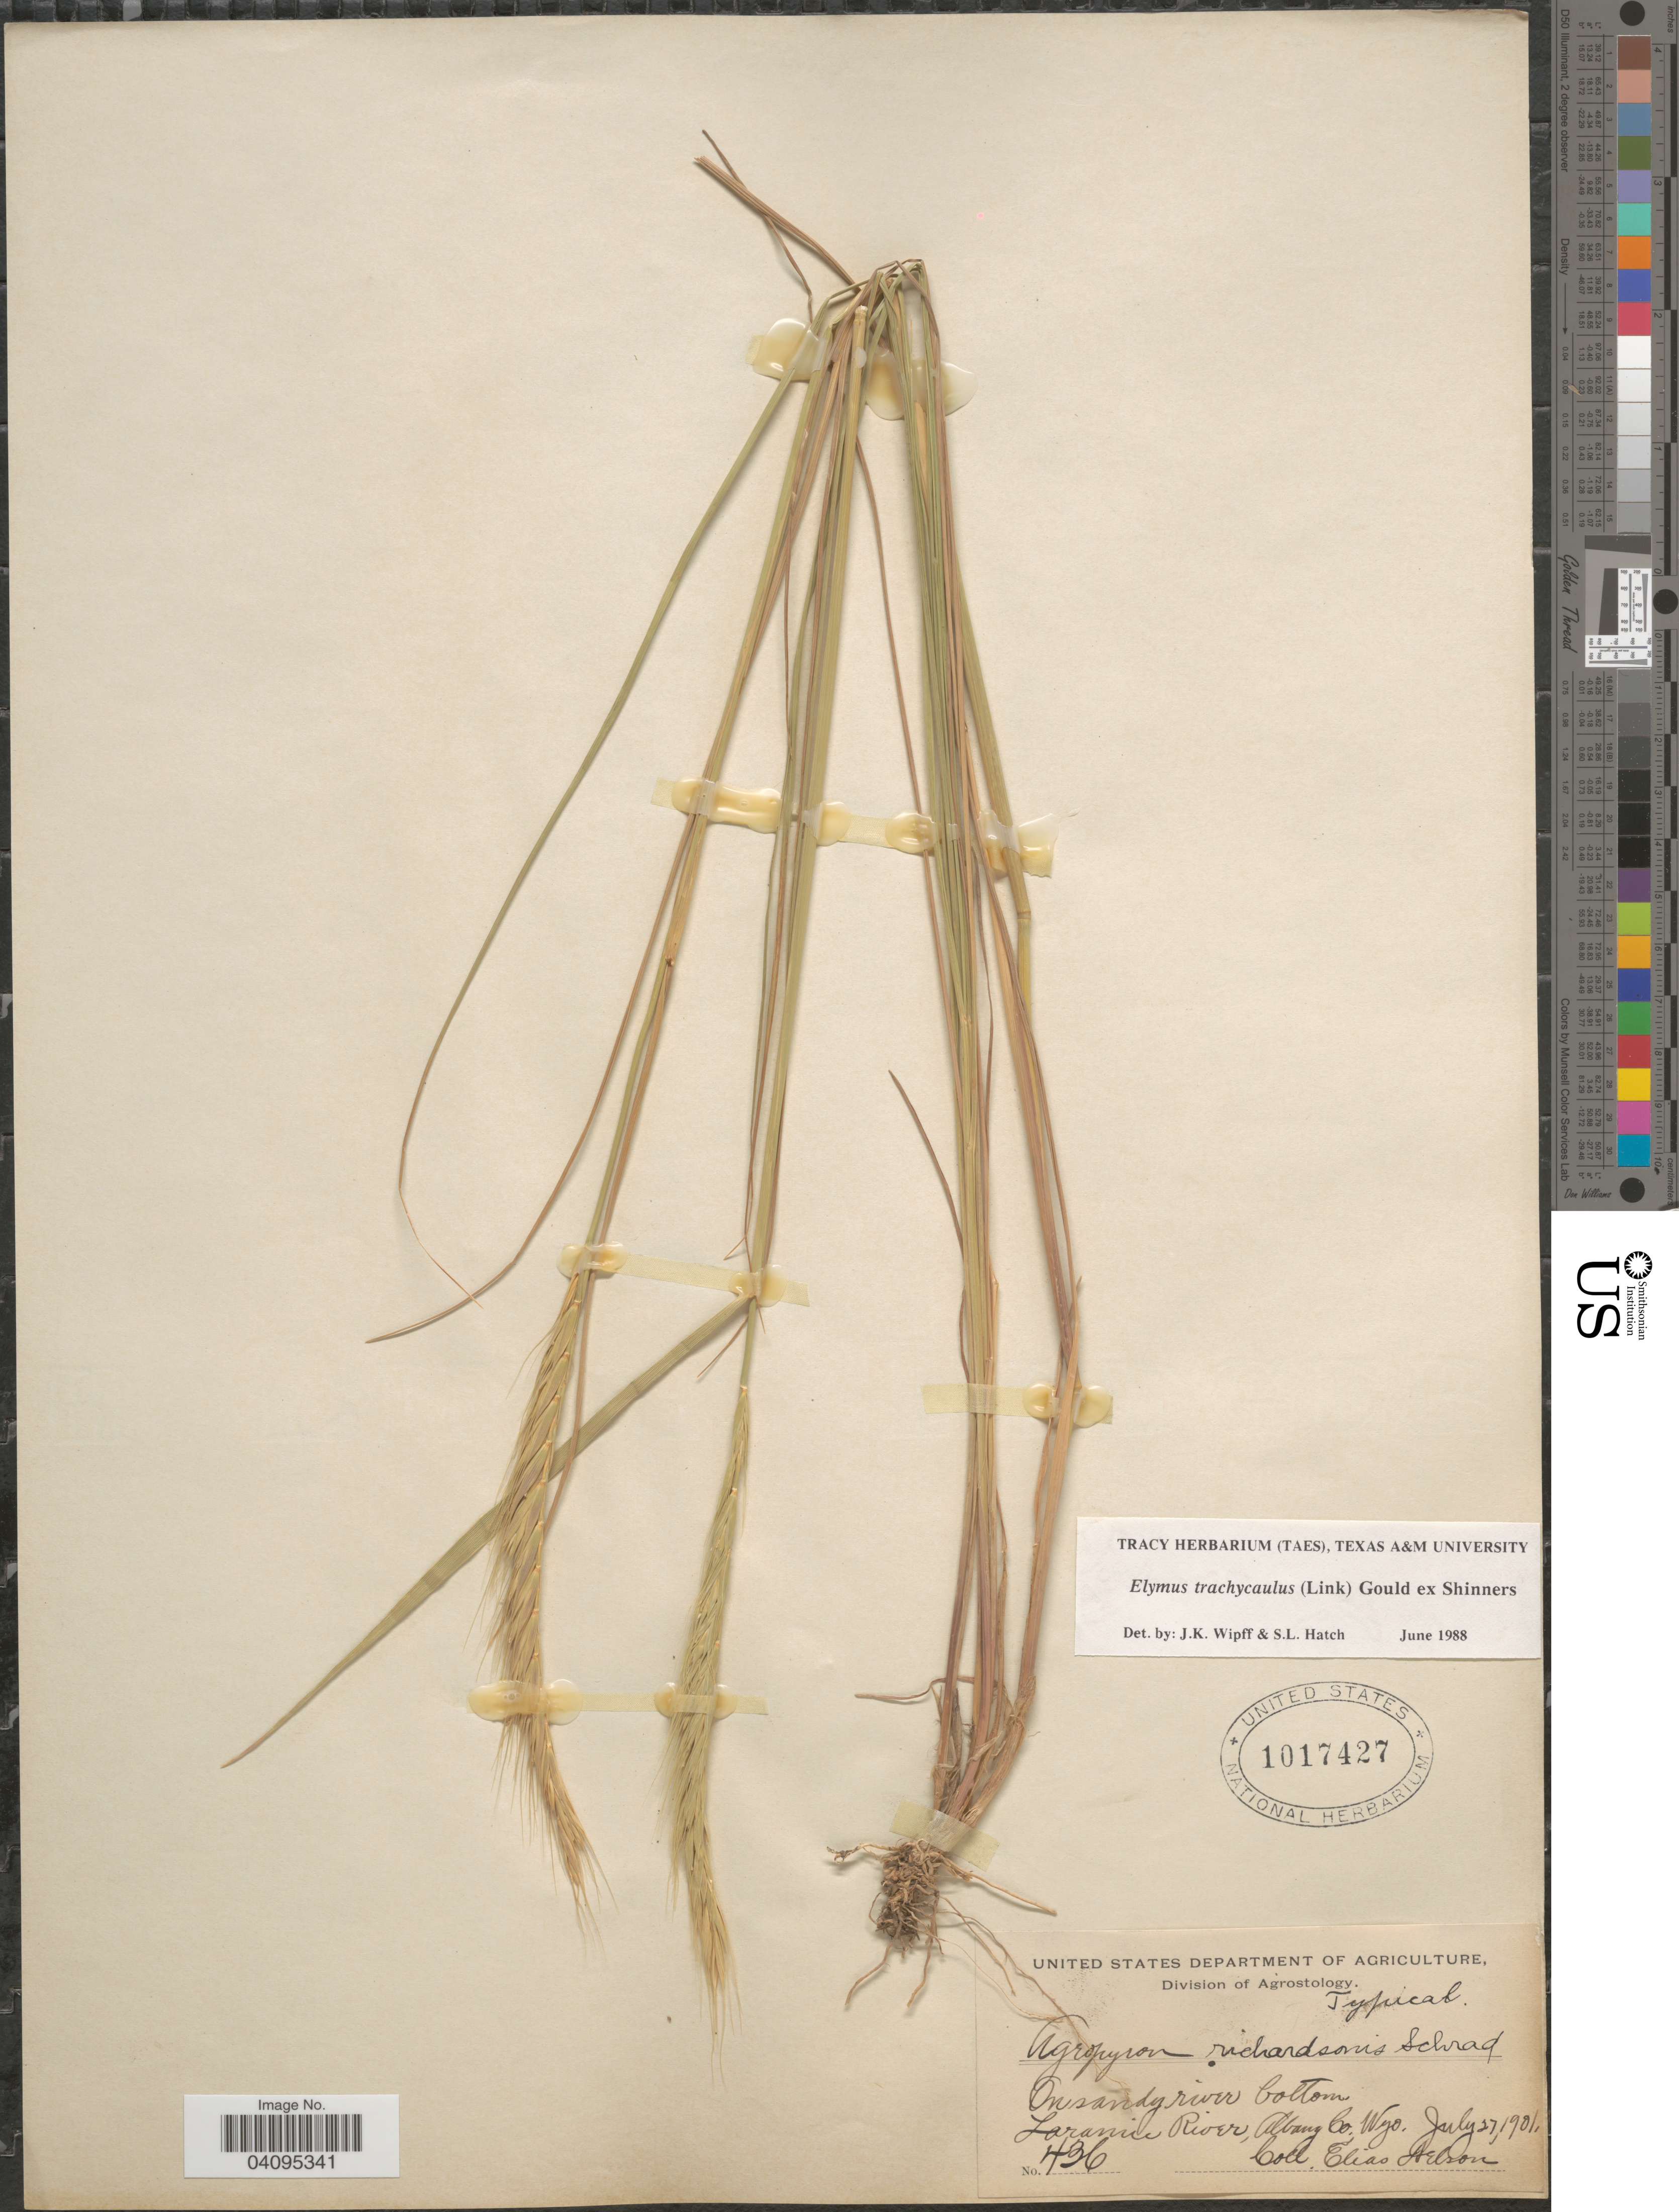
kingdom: Plantae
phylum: Tracheophyta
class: Liliopsida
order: Poales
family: Poaceae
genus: Elymus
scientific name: Elymus trachycaulus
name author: (Link) Gould ex Shinners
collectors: E. Nelson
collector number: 436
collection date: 1901-07-27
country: United States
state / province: Wyoming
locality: On sandy river bottom. Laramie River, Albany Co.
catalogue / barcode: US 1017427